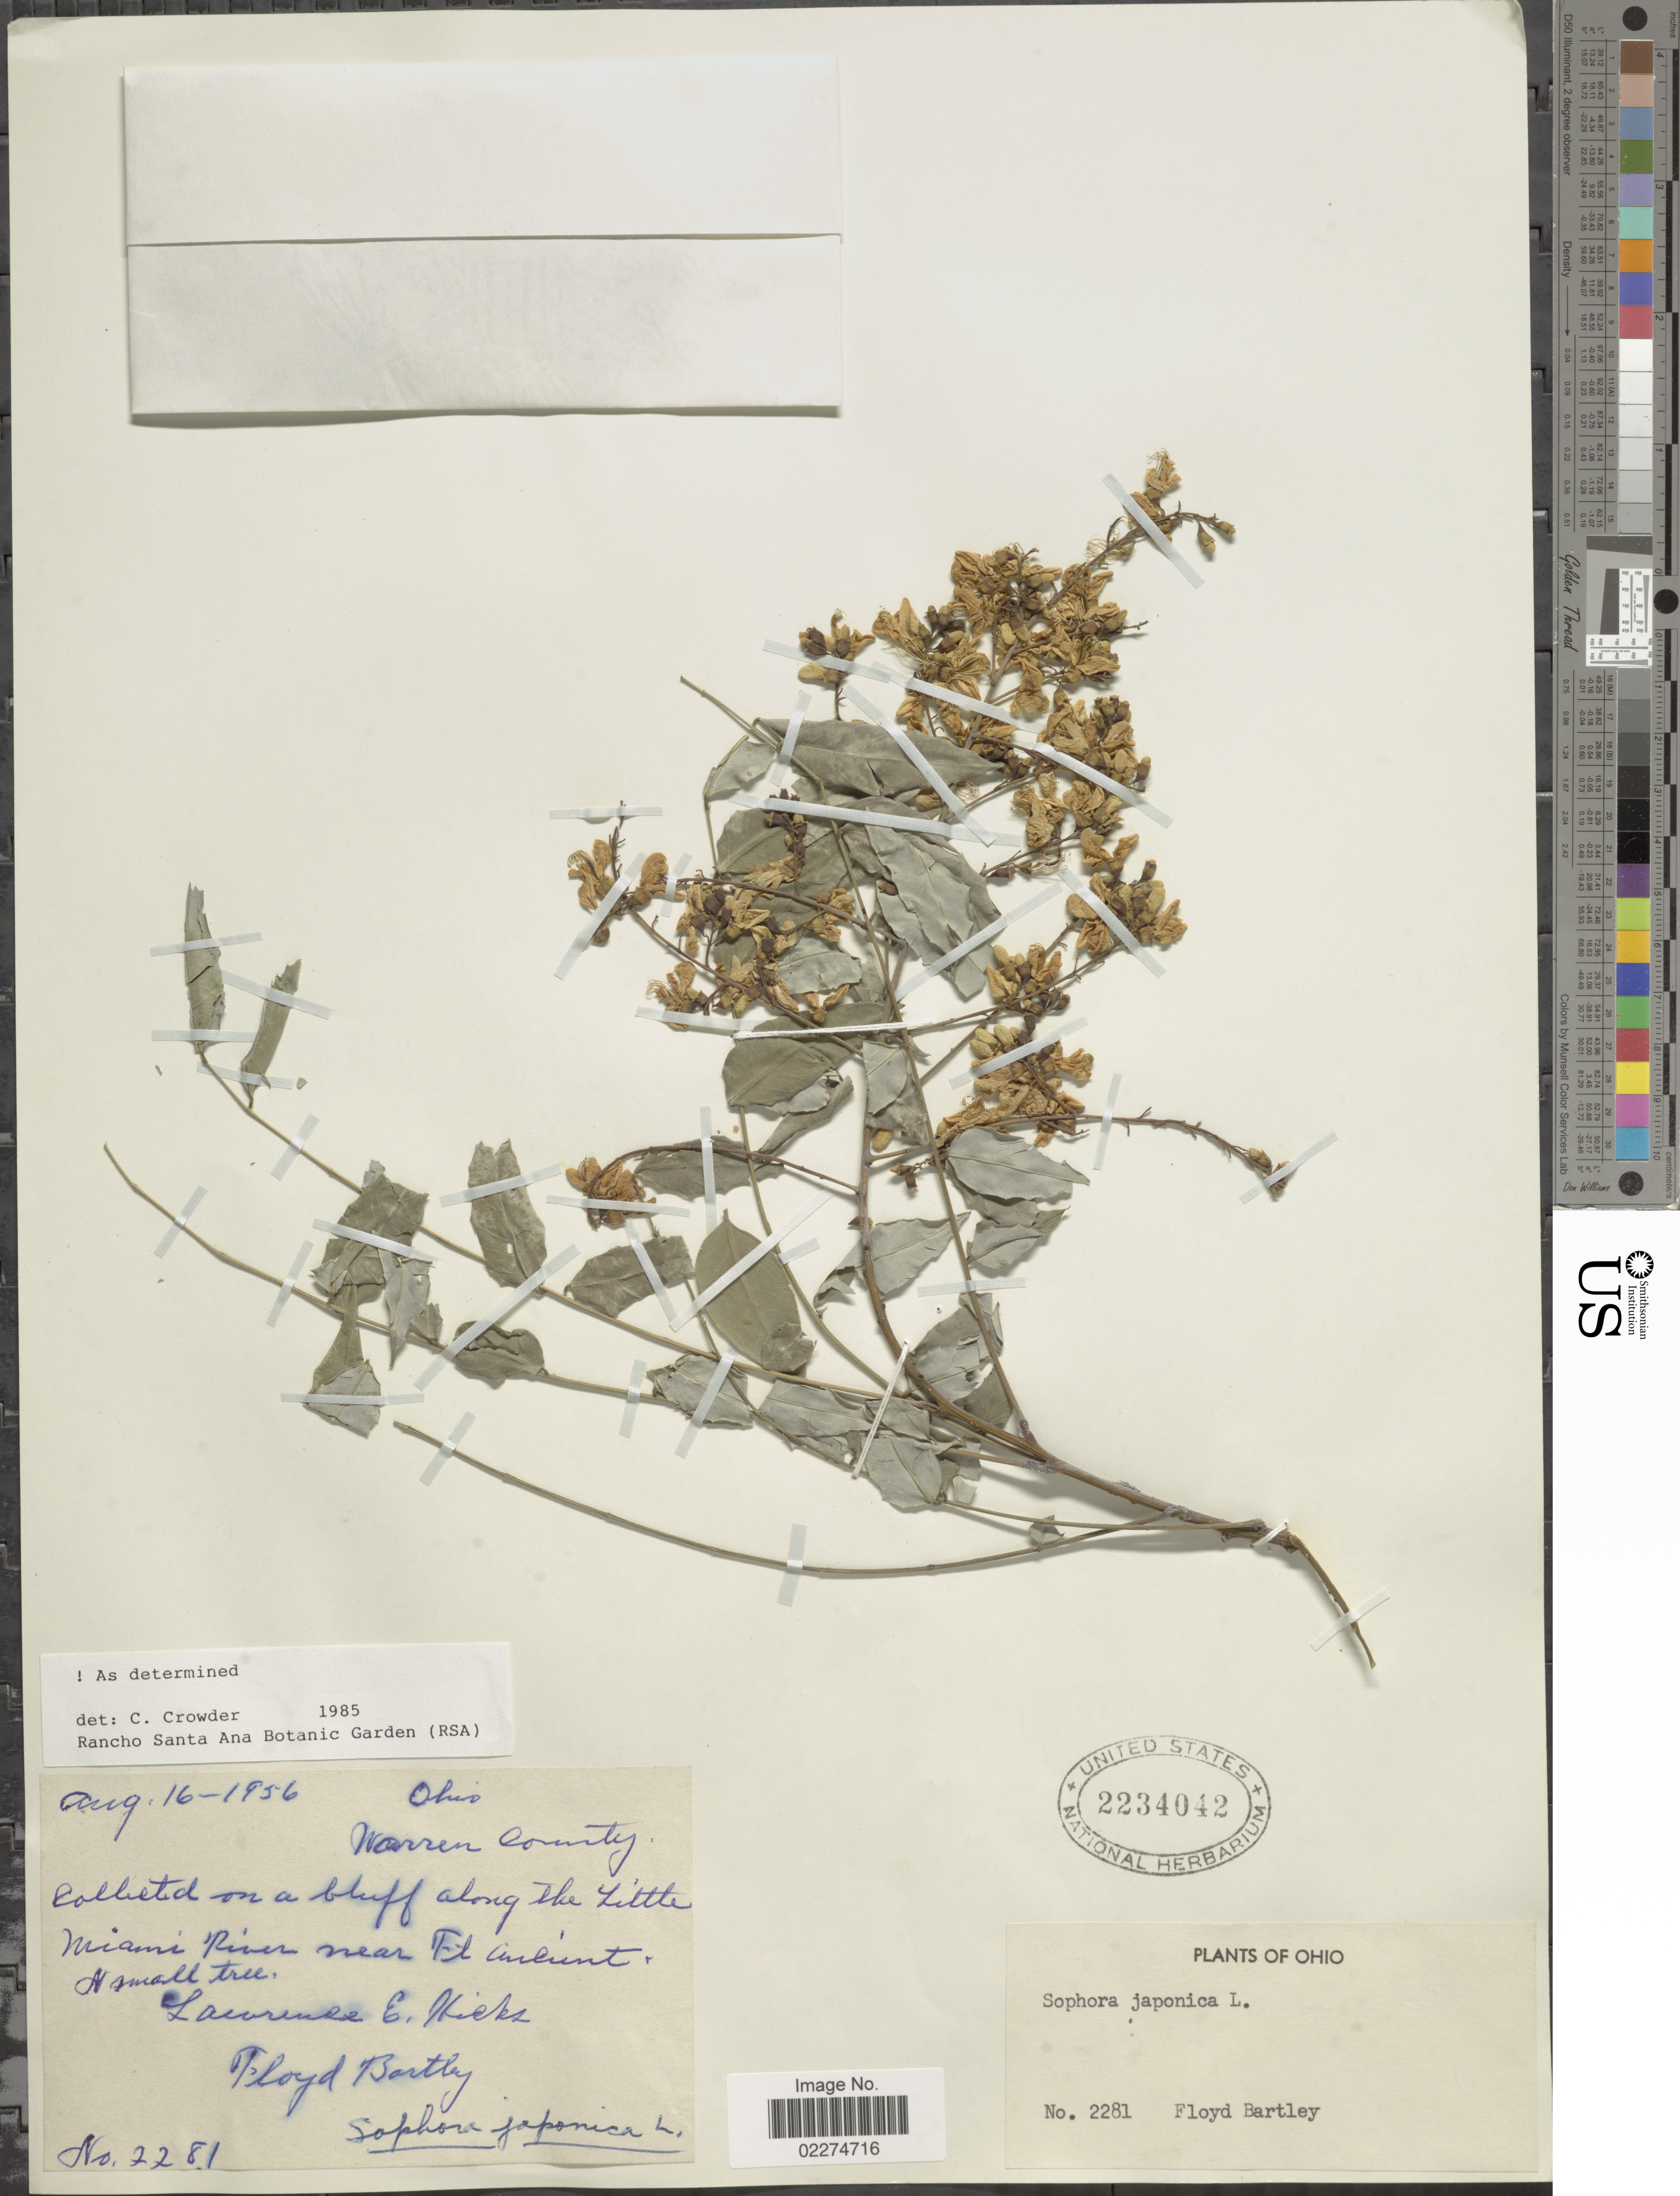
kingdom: Plantae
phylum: Tracheophyta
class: Magnoliopsida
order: Fabales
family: Fabaceae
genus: Sophora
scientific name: Sophora japonica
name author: L.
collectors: L. E. Hicks & F. Bartley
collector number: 2281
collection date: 1956-08-16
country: United States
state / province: Ohio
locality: Warren County, on a bluff along the Little Miami River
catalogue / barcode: US 2234042